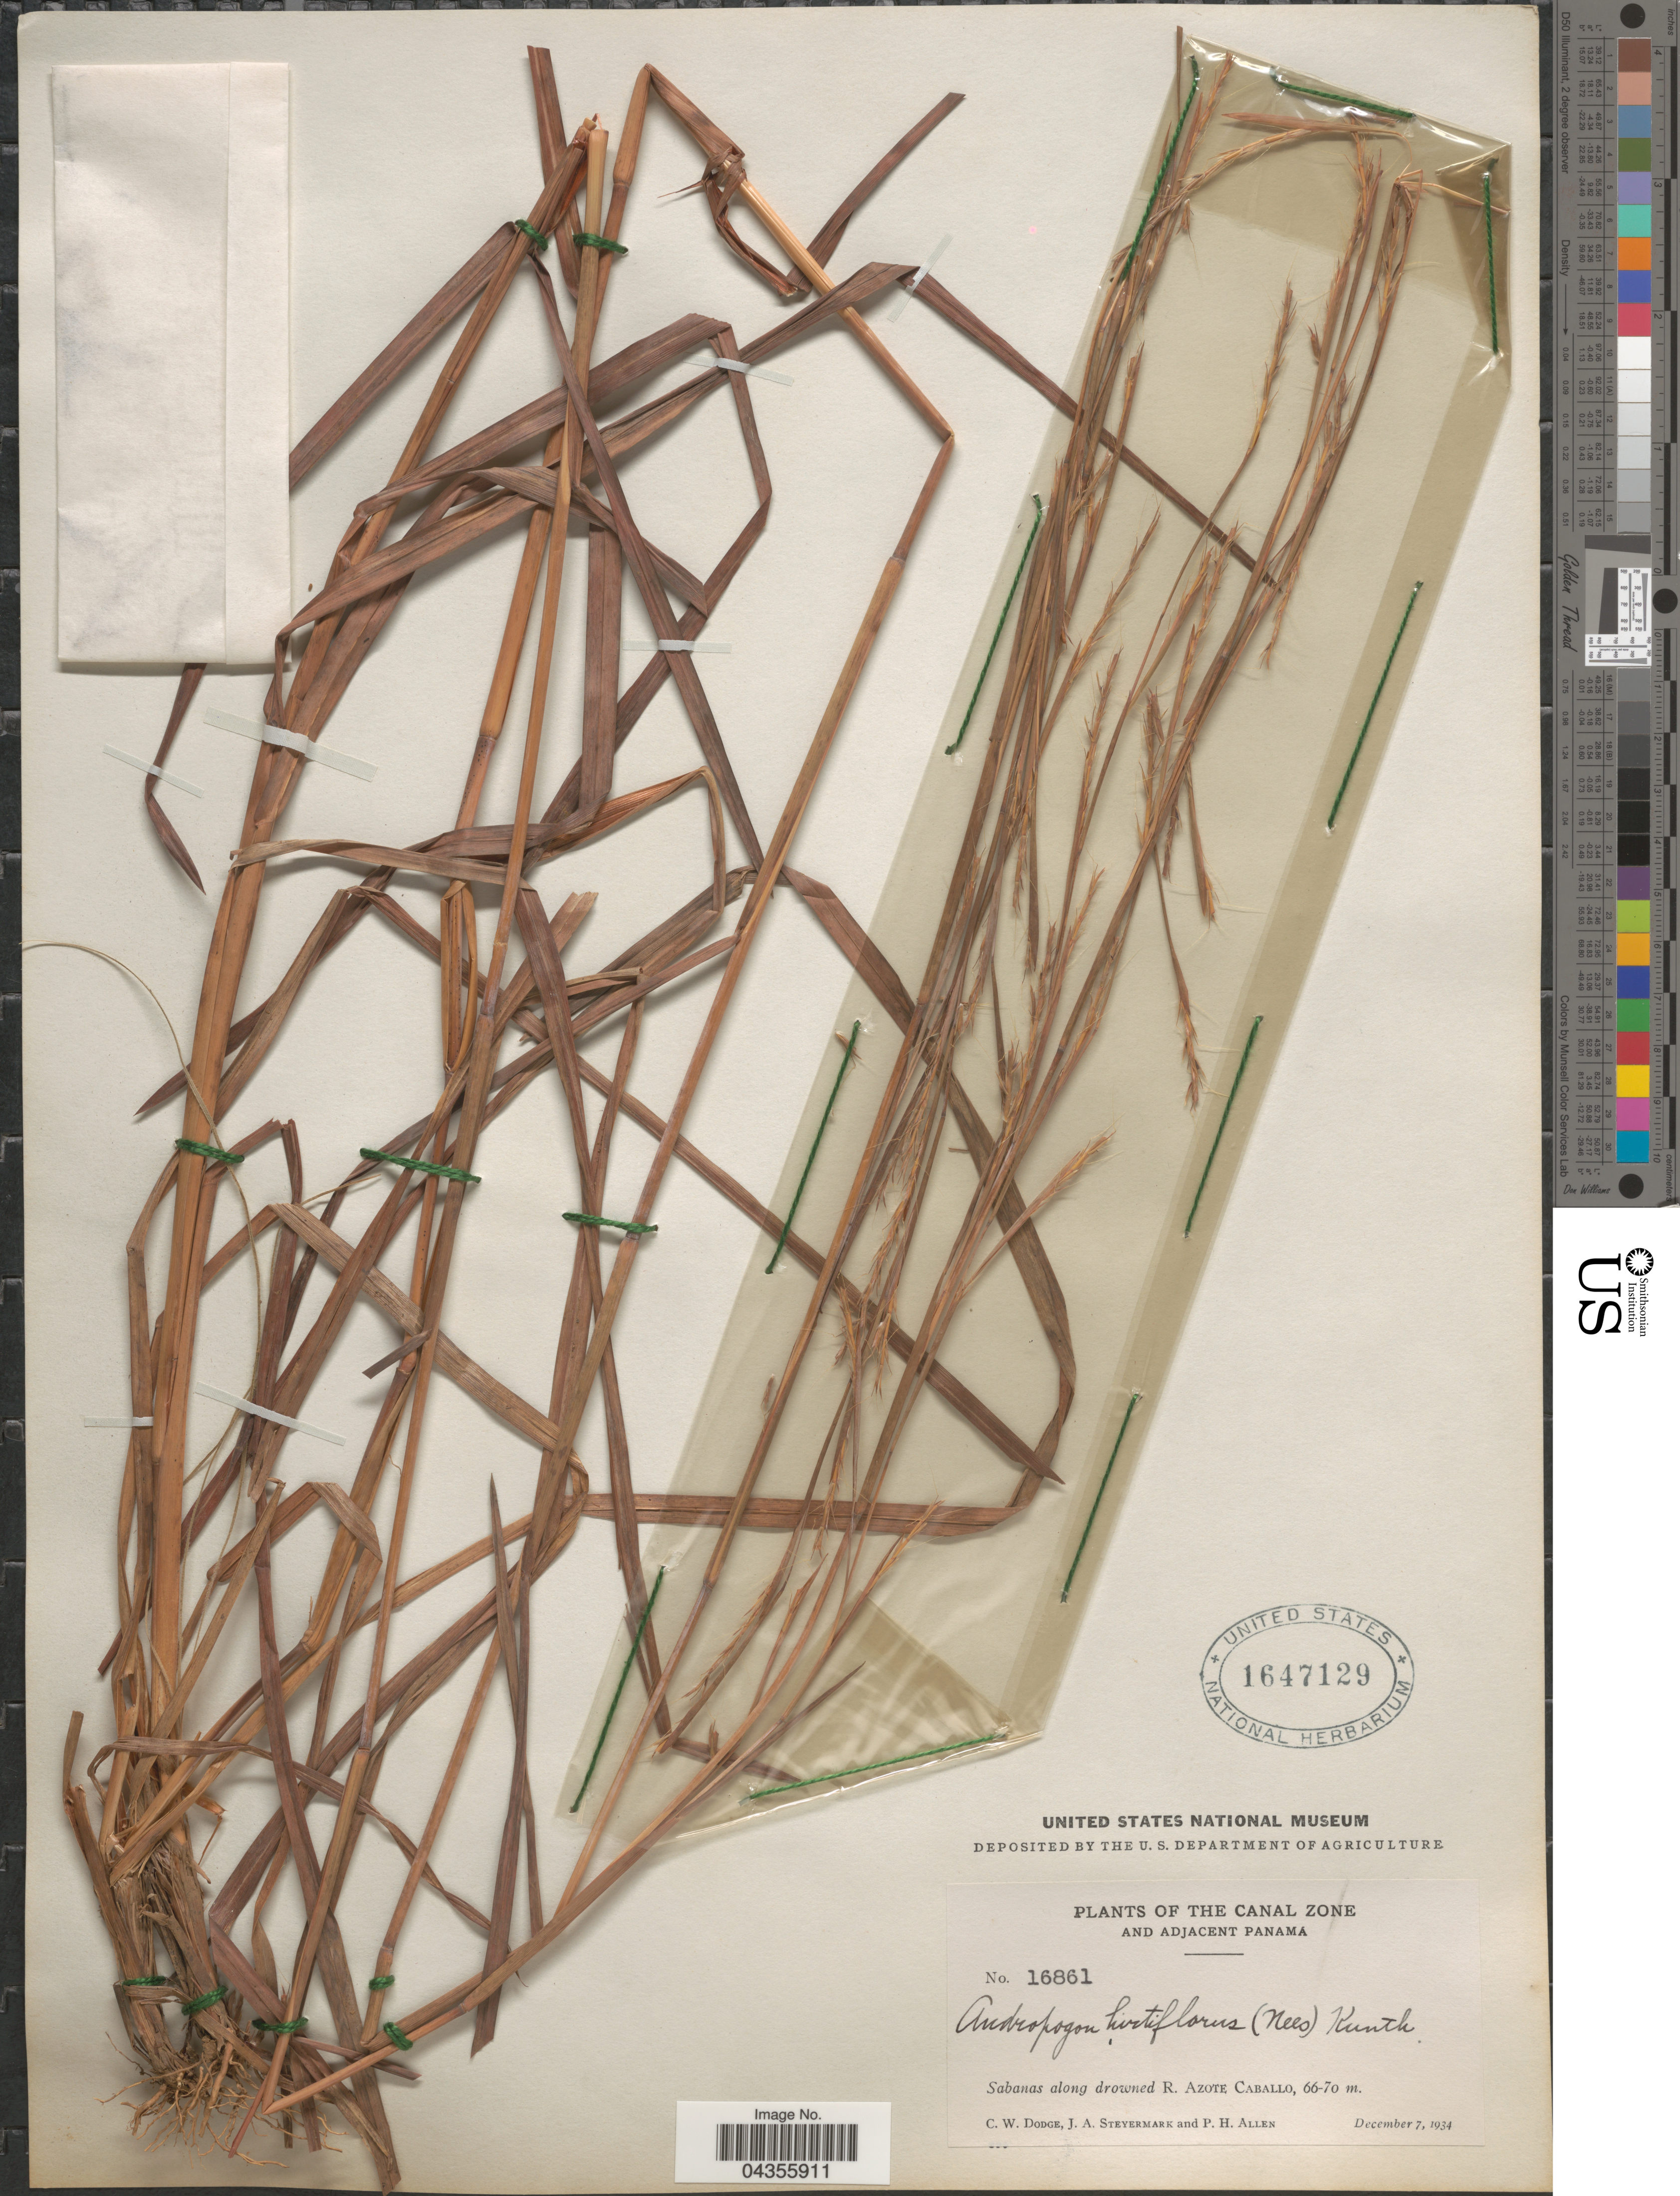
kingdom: Plantae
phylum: Tracheophyta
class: Liliopsida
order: Poales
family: Poaceae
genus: Schizachyrium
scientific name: Schizachyrium sanguineum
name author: (Retz.) Alston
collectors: C. Dodge, J. Steyermark & P. H. Allen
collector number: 16861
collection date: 1934-12-07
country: Panama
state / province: Colón / Panamá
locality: The Canal Zone and adjacent Panama. Sabanas along drowned R. Azote Caballo.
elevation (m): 66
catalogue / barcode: US 1647129